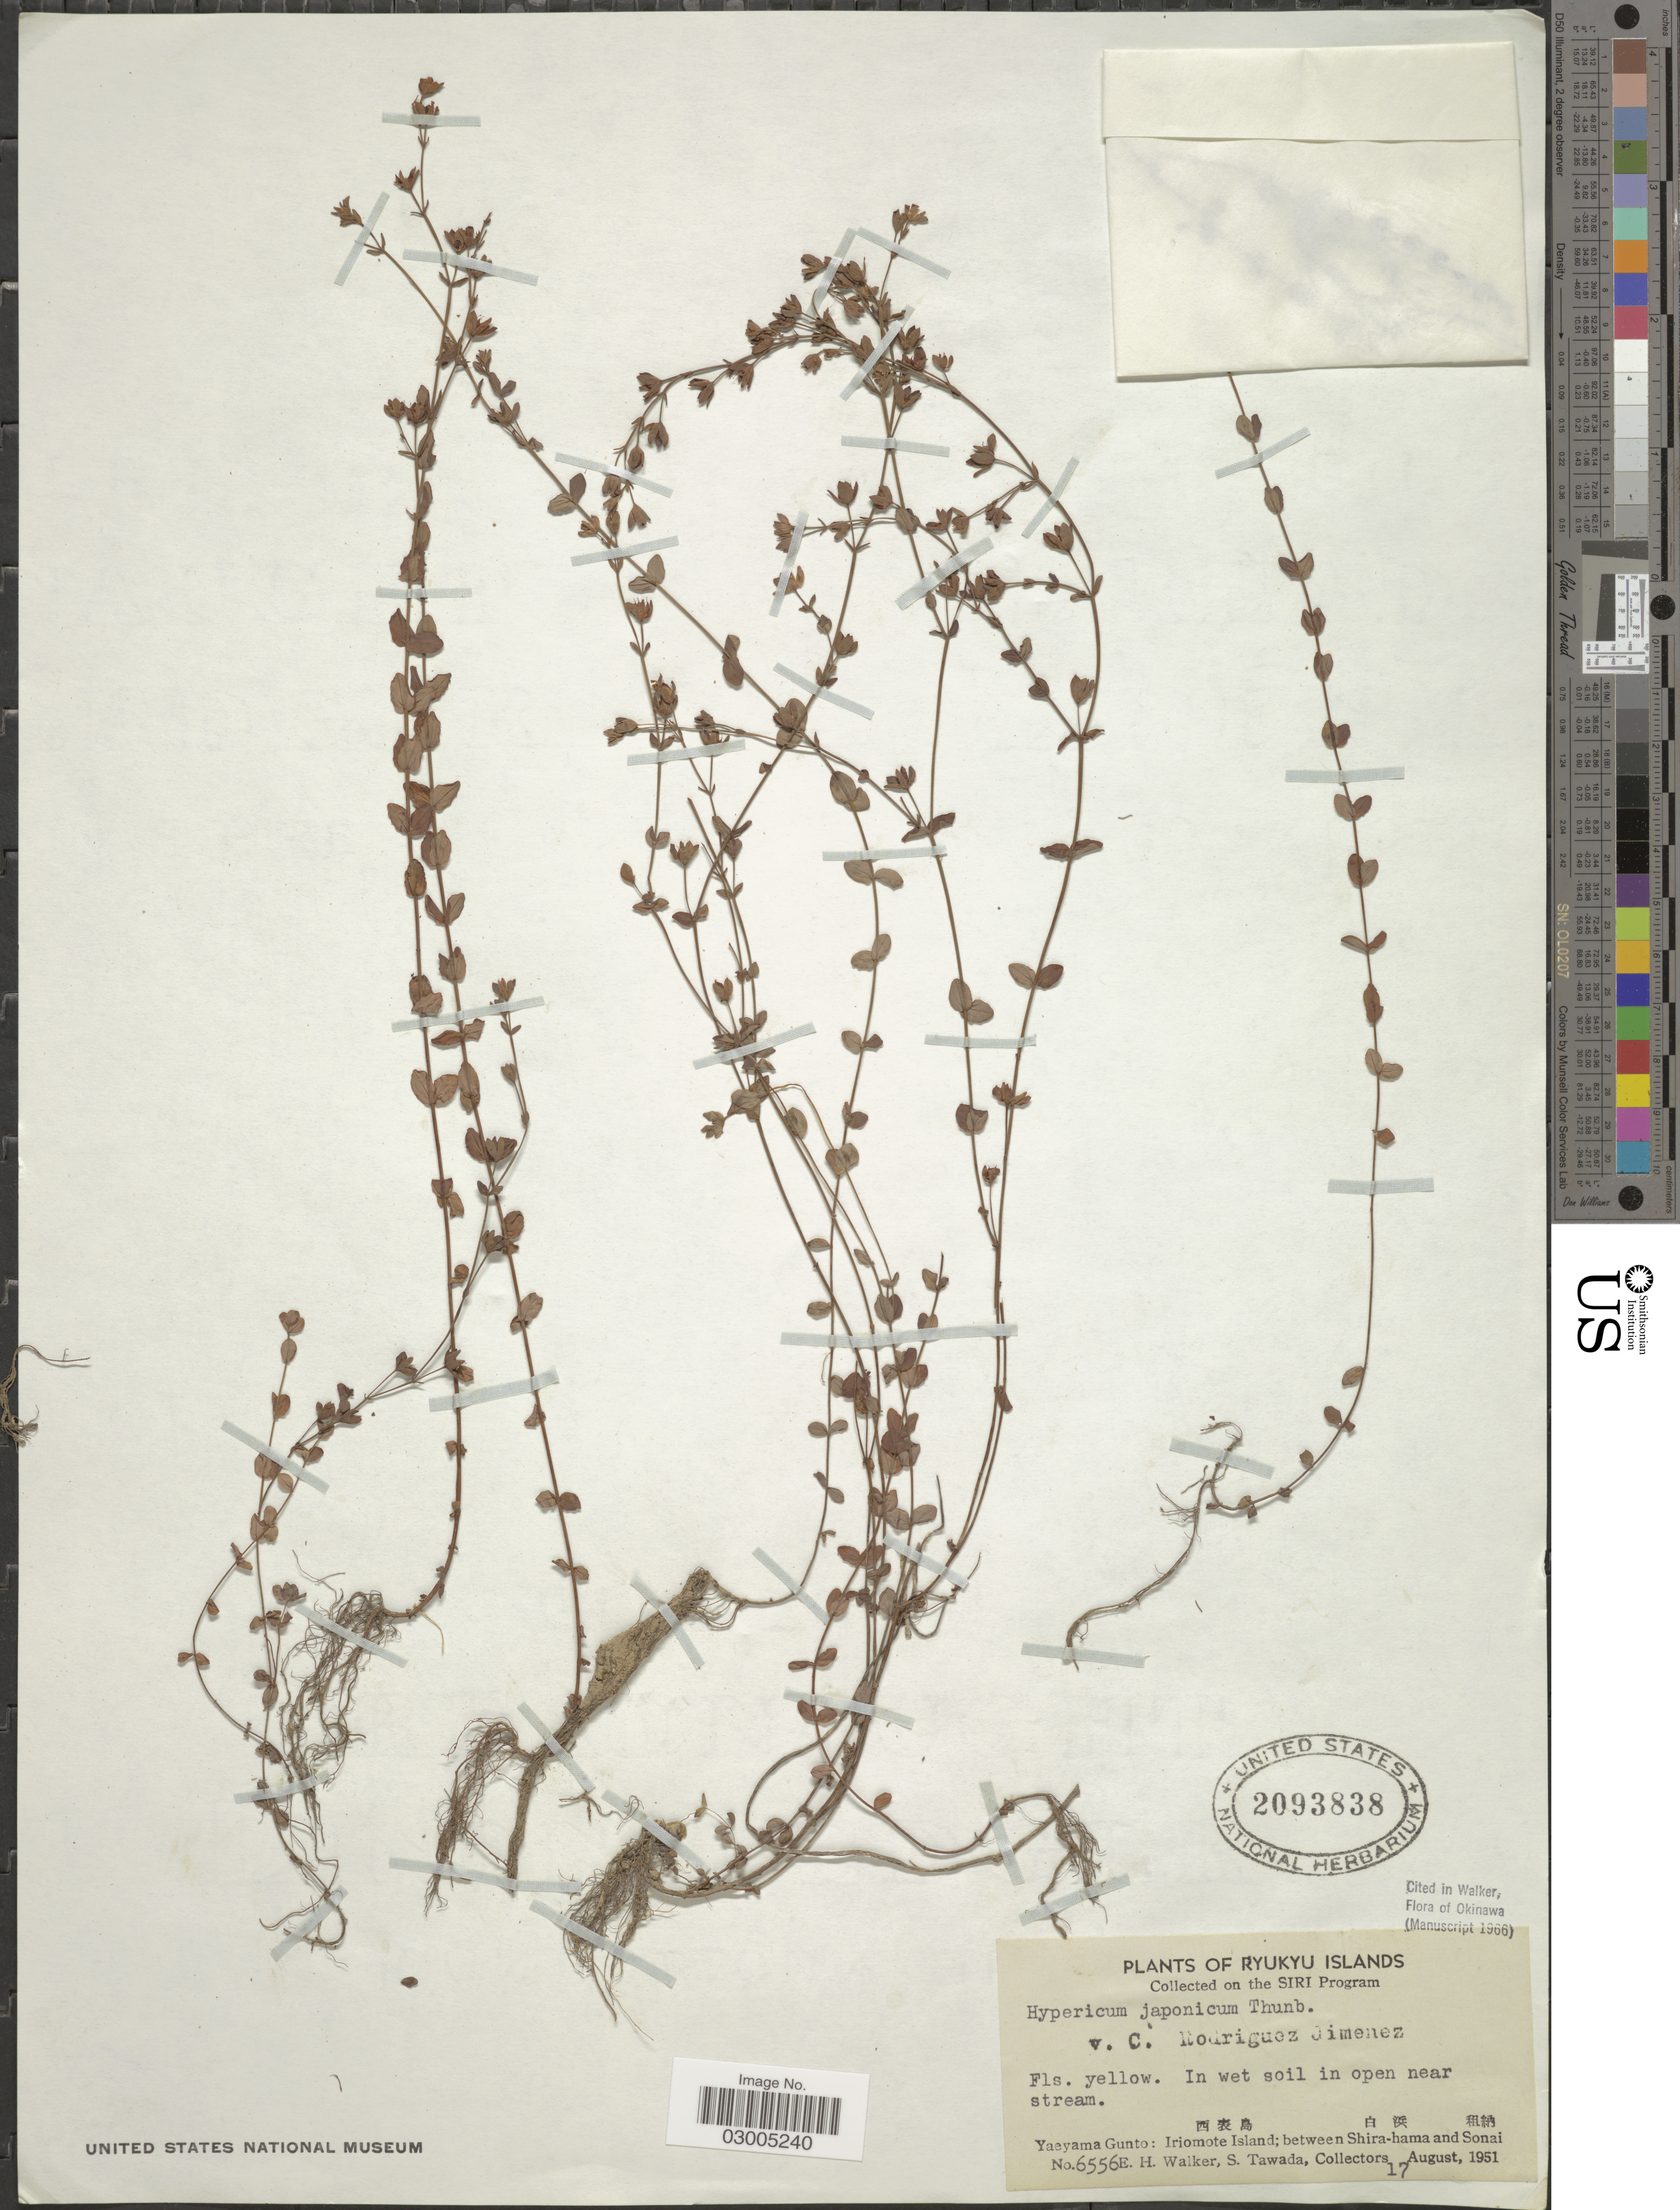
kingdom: Plantae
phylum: Tracheophyta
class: Magnoliopsida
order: Malpighiales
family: Hypericaceae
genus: Hypericum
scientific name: Hypericum japonicum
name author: Thunb.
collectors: E. H. Walker & S. Tawada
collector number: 6556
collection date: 1951-08-17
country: Japan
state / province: Okinawa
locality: Ryukyu Islands. Yaeyama Gunto: Iriomote Island; between Shira-hama and Sonai.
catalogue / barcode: US 2093838